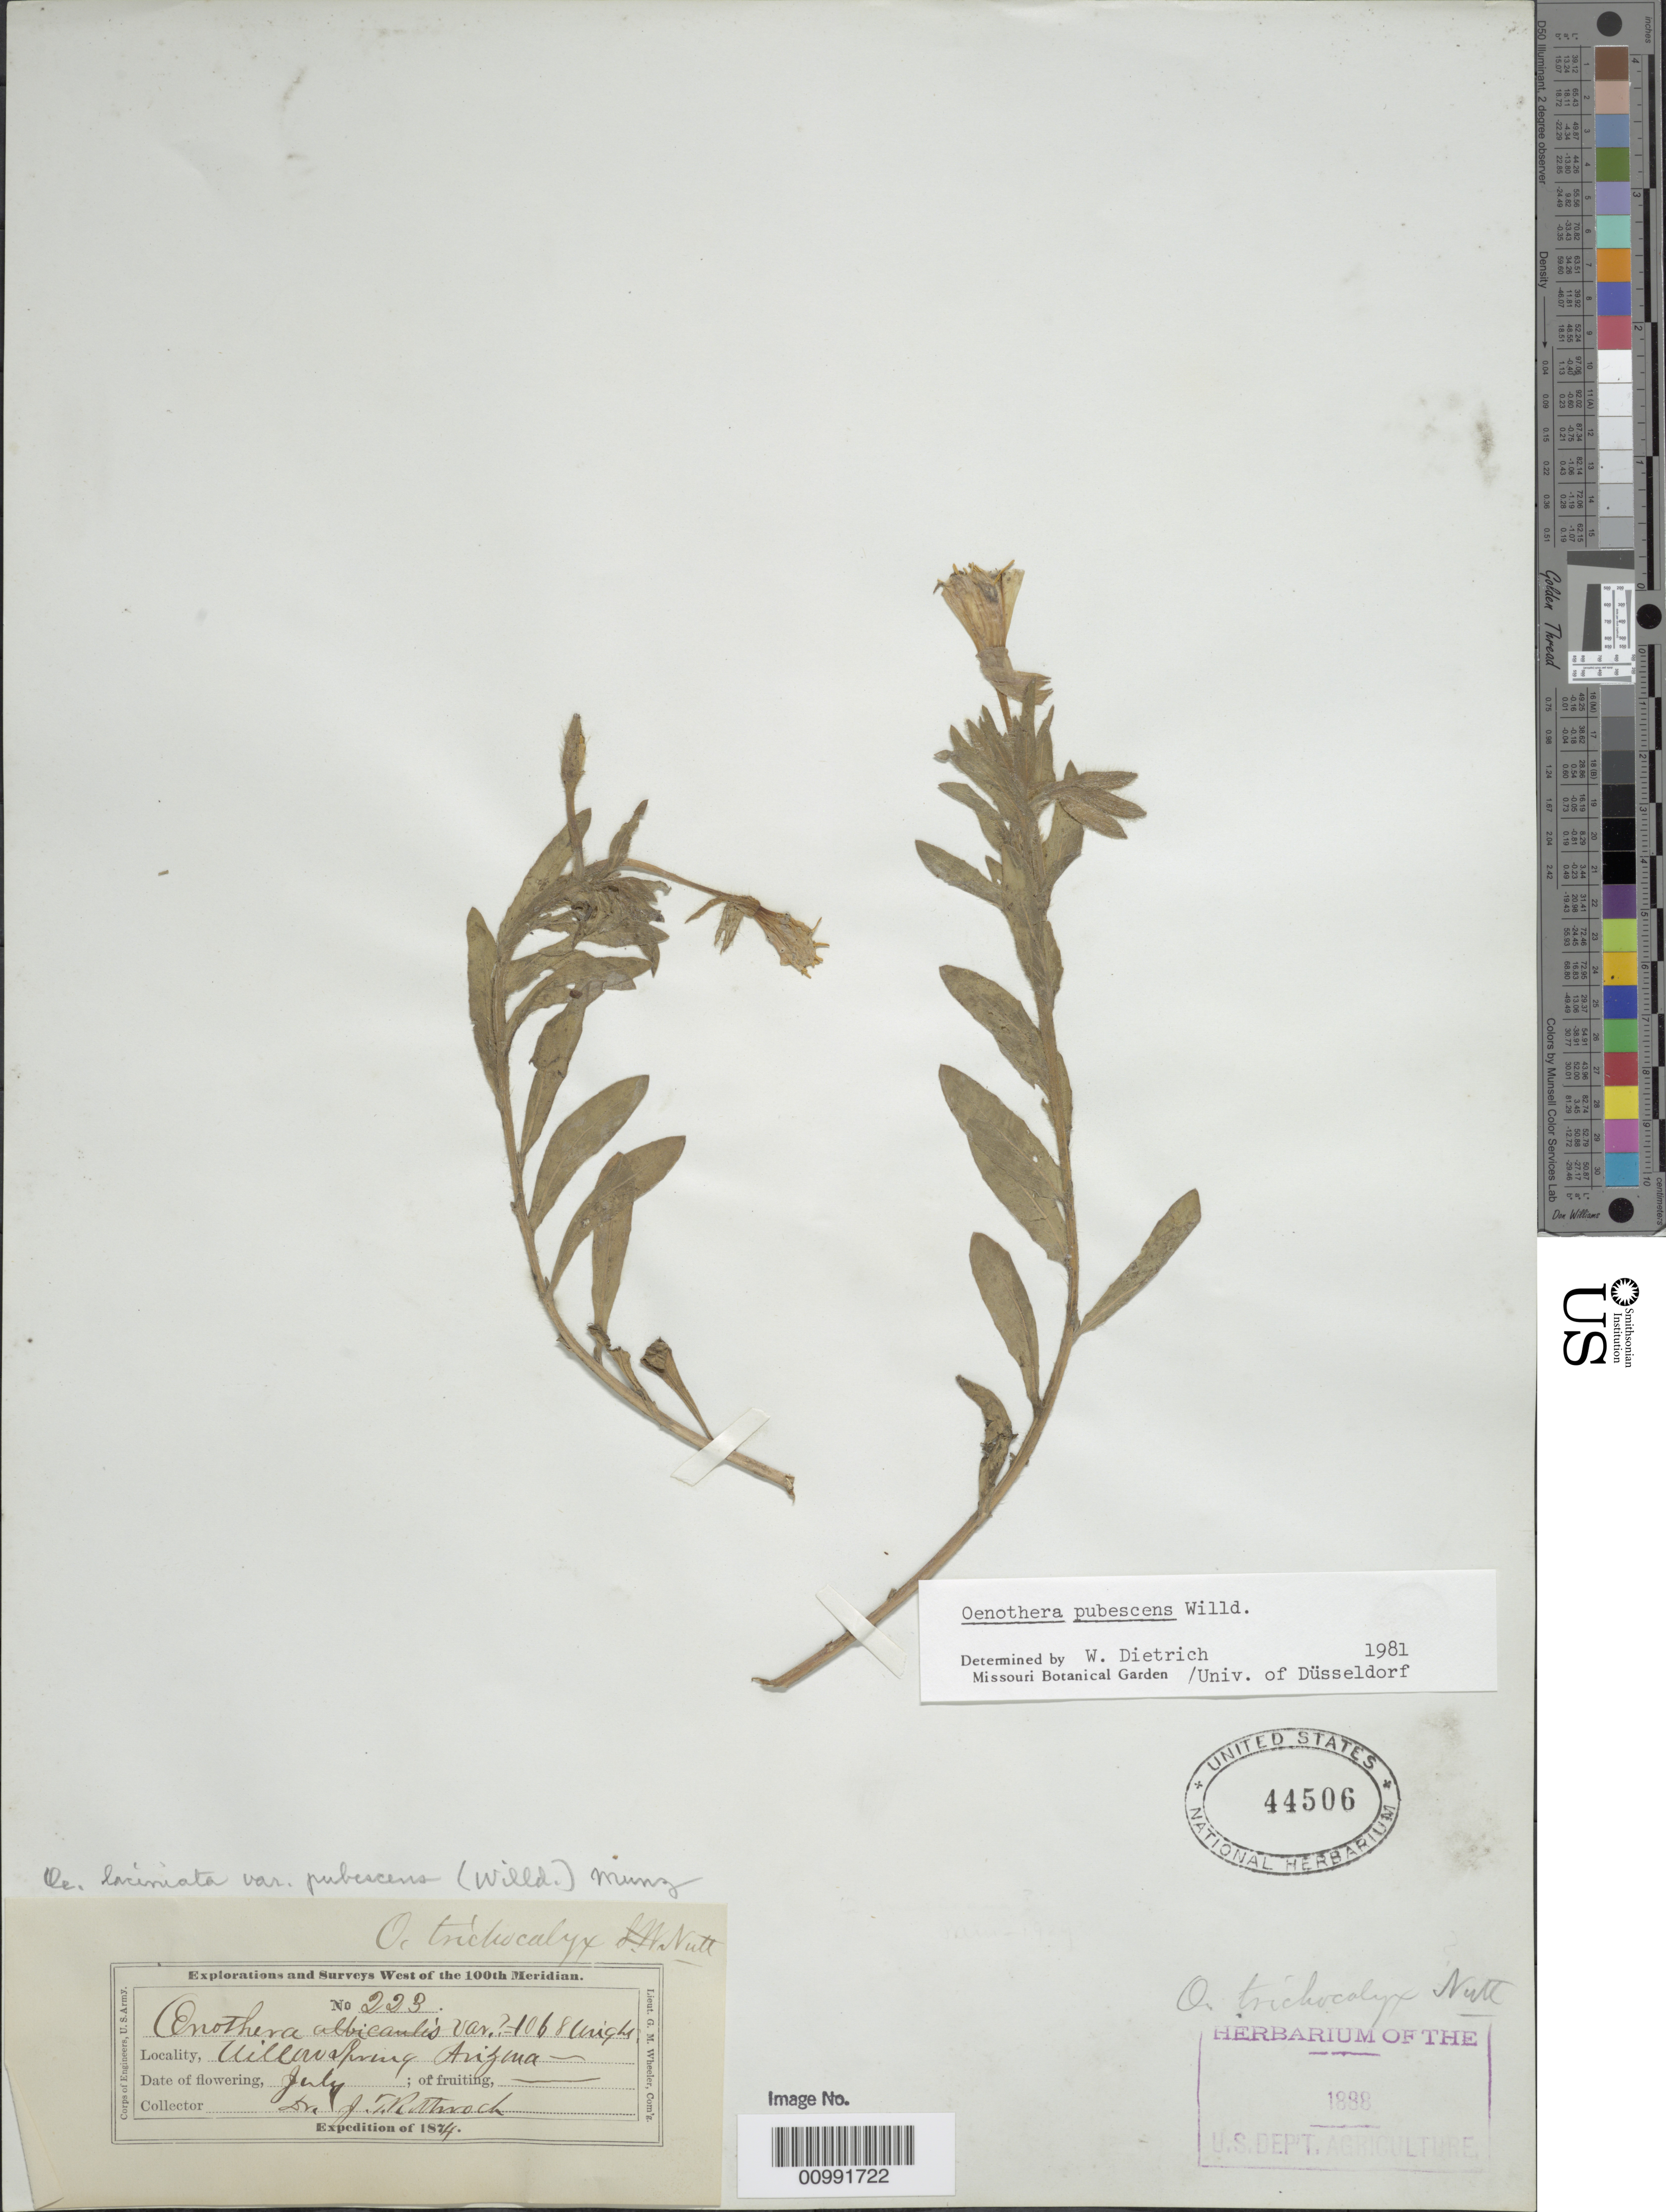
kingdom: Plantae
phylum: Tracheophyta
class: Magnoliopsida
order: Myrtales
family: Onagraceae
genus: Oenothera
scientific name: Oenothera pubescens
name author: Willd. ex Spreng.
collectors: J. T. Rothrock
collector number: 223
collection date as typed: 1874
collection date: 1874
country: United States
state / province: Arizona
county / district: Yavapai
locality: Willow Spring.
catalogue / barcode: US 44506